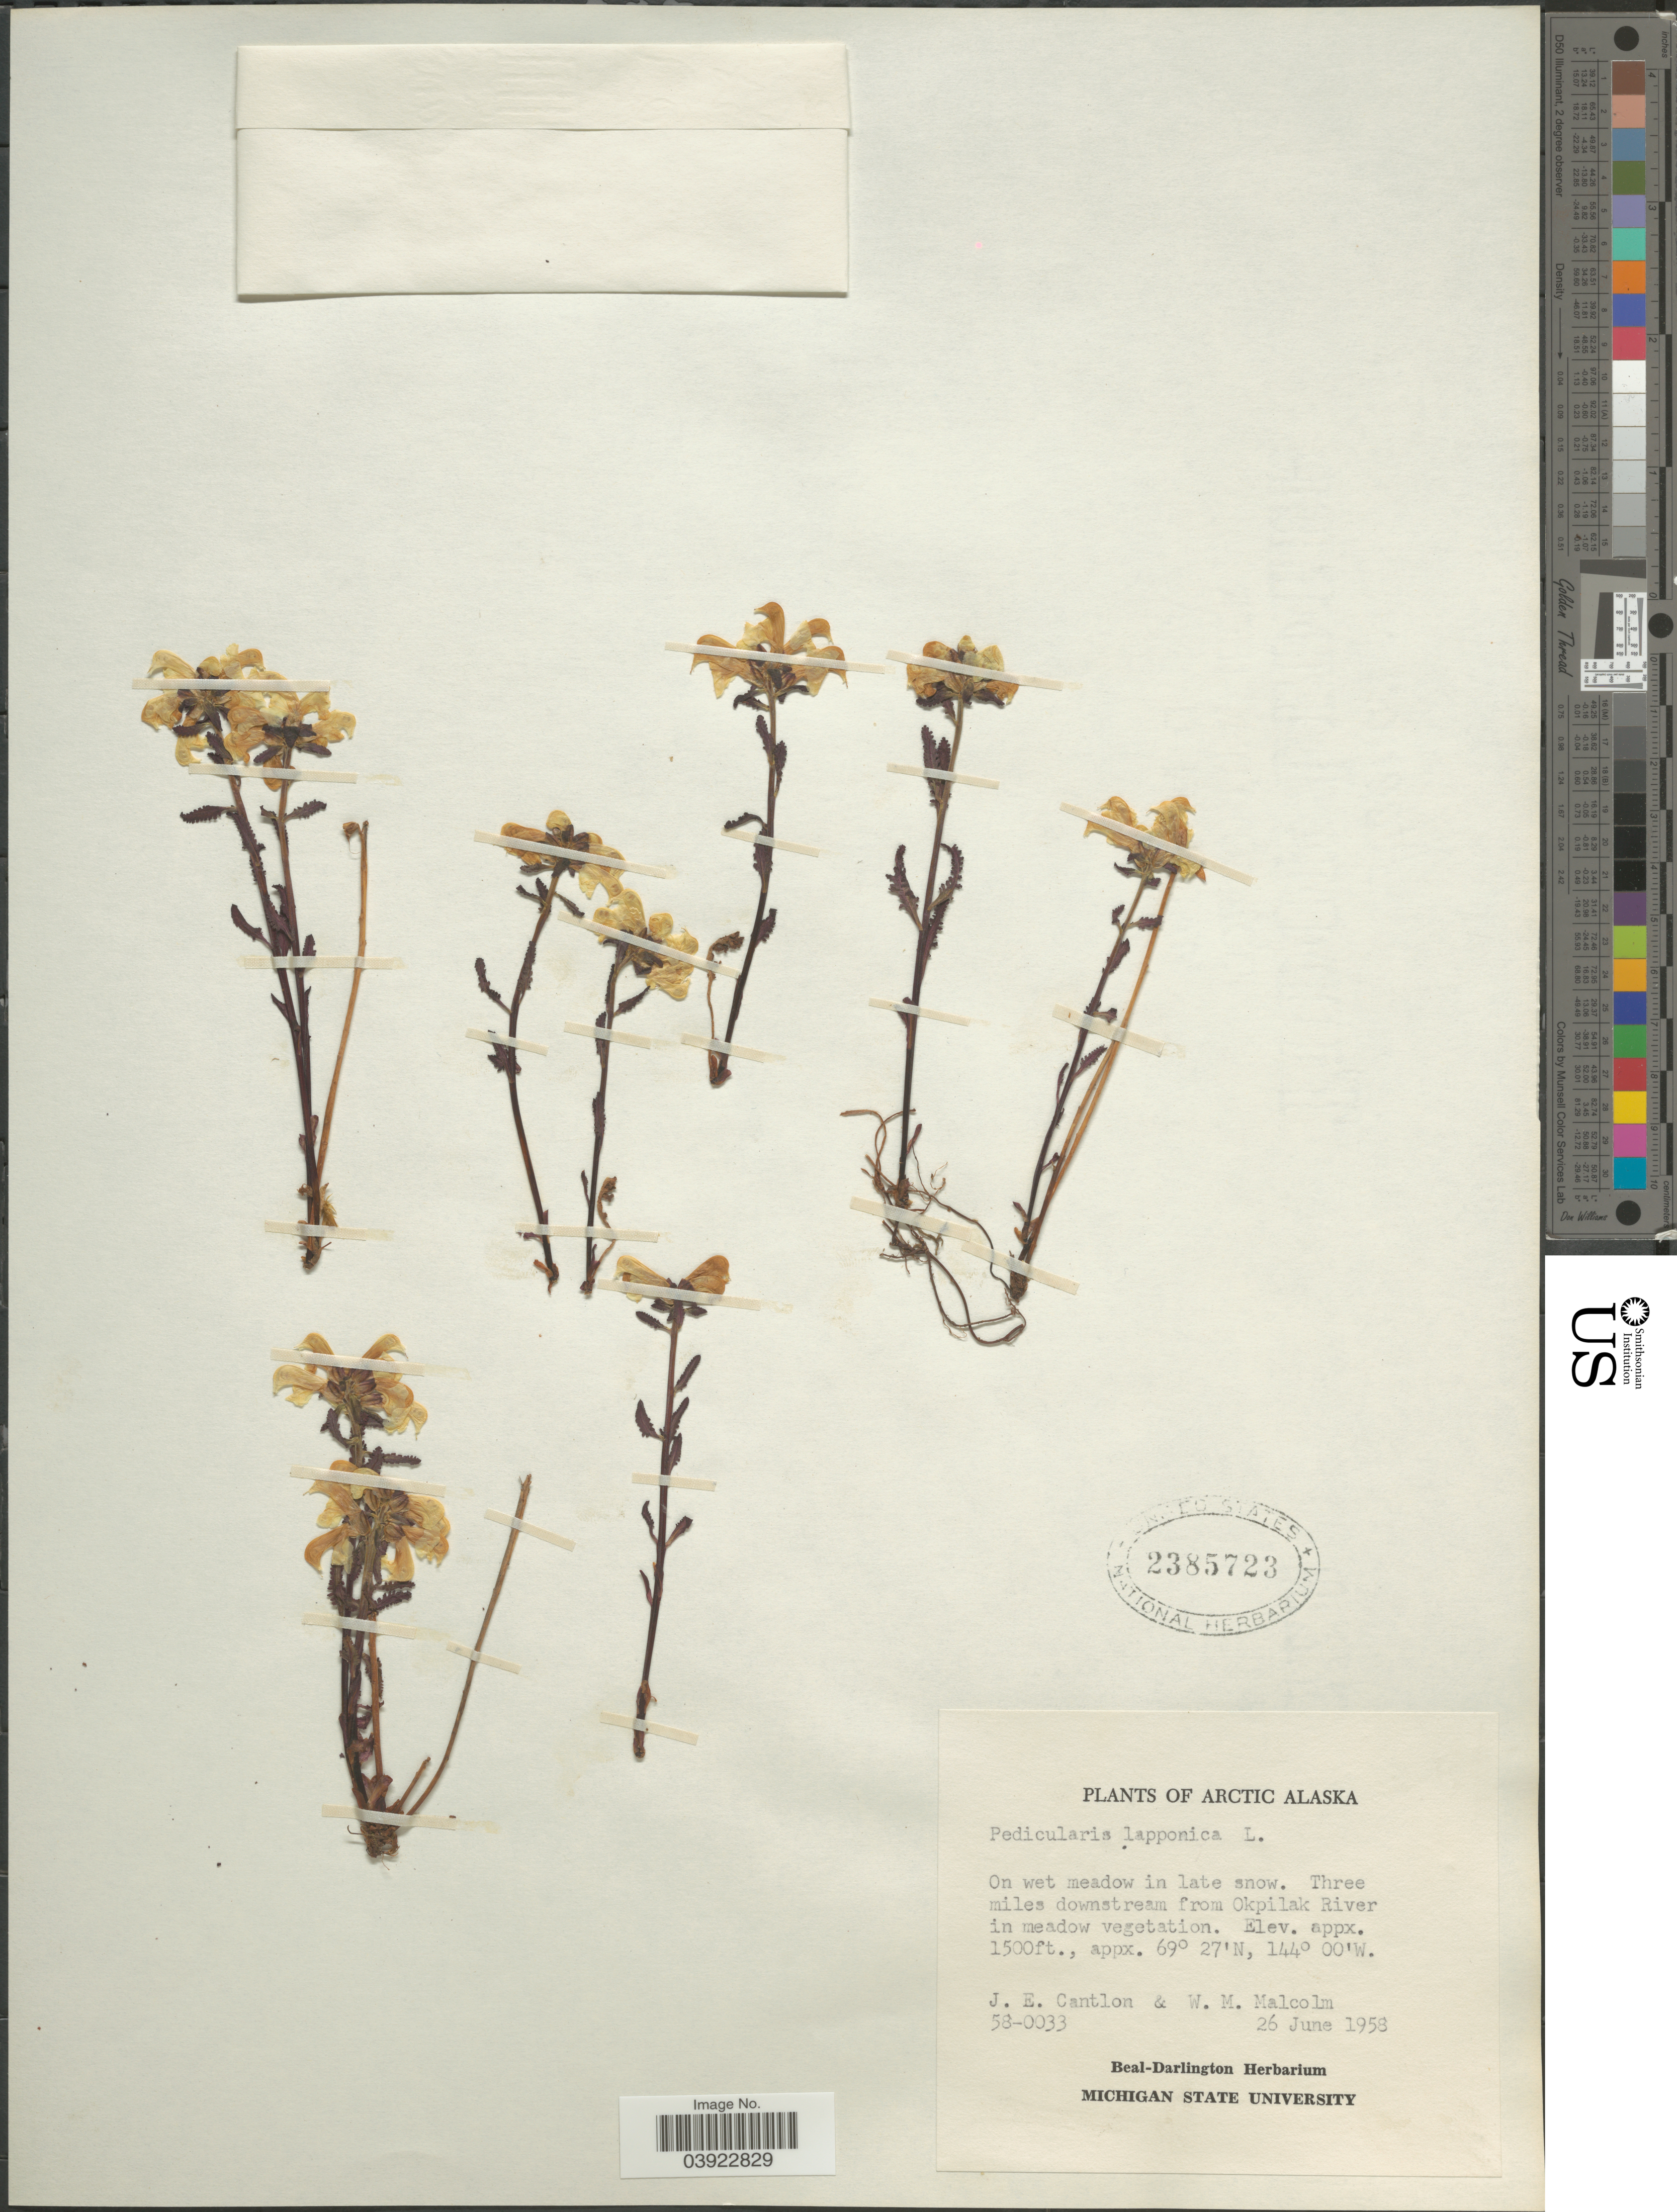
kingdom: Plantae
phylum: Tracheophyta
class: Magnoliopsida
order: Lamiales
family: Orobanchaceae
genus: Pedicularis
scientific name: Pedicularis lapponica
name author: L.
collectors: J. Cantlon & W. Malcolm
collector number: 58-0033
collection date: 1958-06-26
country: United States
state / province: Alaska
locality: Arctic Alaska. On wet meadow in late snow. Three miles downstream from Okpilak River in meadow vegetation.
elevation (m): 457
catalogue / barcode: US 2385723